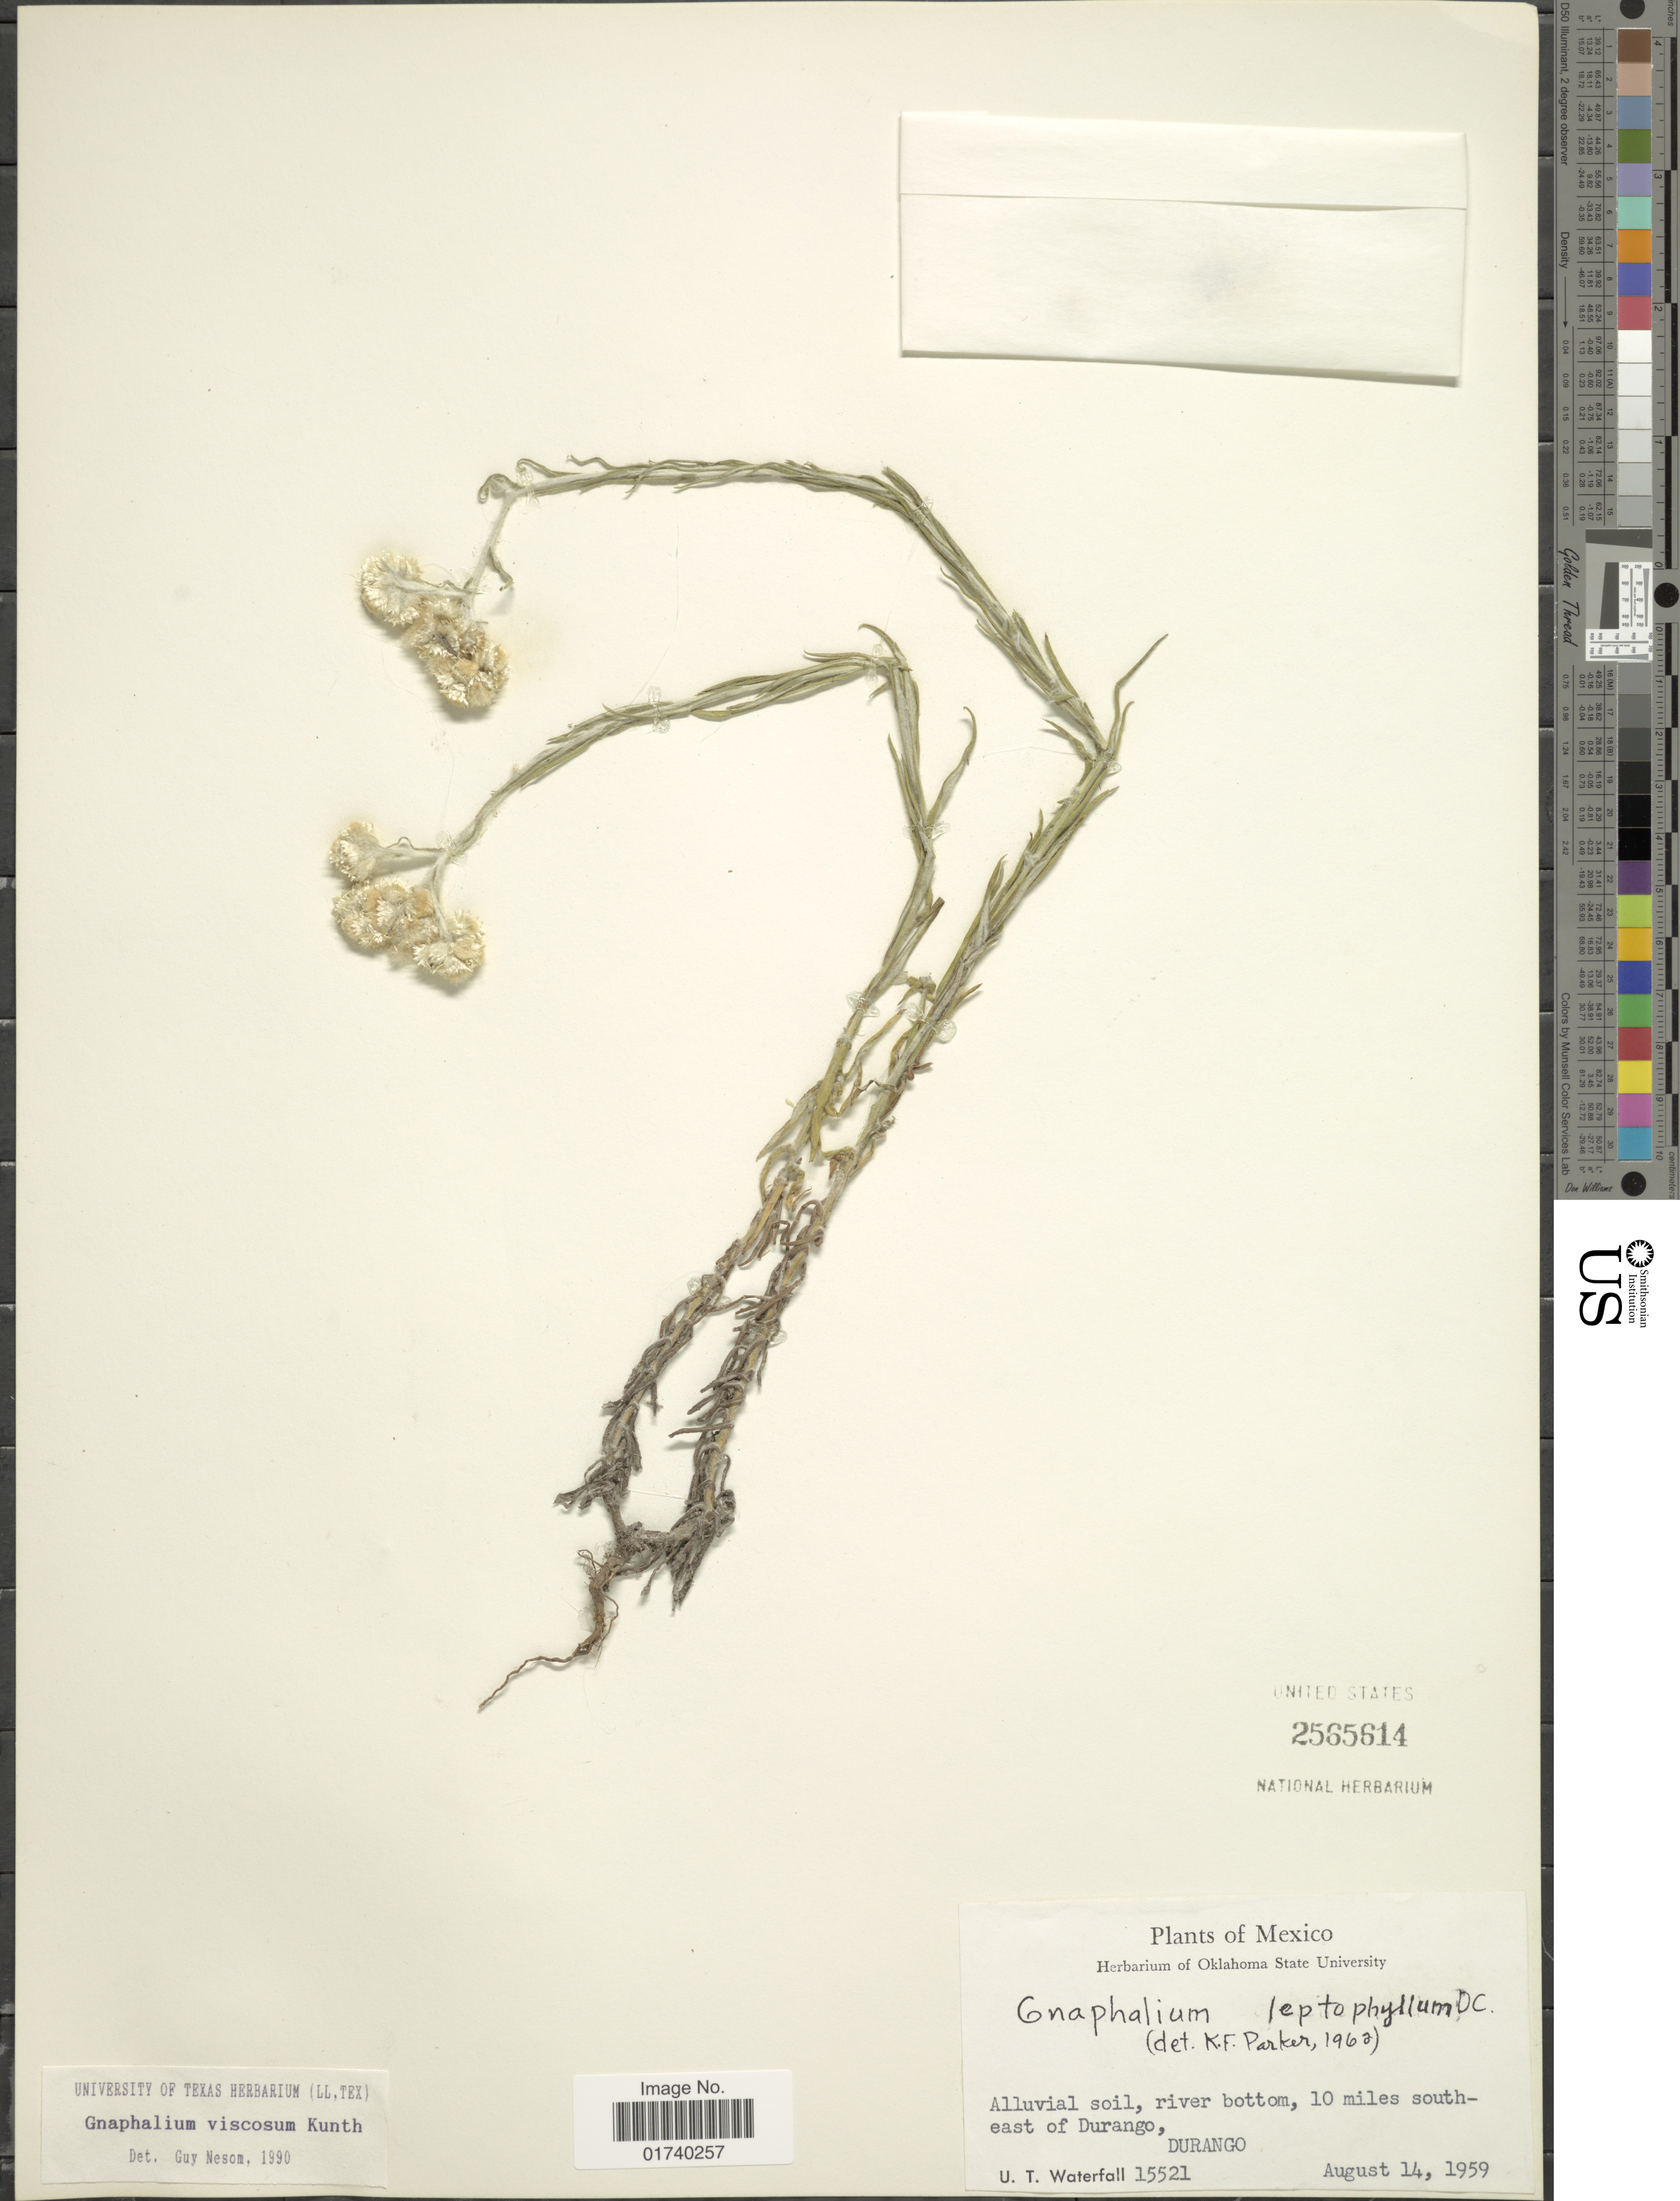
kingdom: Plantae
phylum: Tracheophyta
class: Magnoliopsida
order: Asterales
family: Asteraceae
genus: Pseudognaphalium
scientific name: Pseudognaphalium viscosum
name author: (Kunth) Anderb.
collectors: U. T. Waterfall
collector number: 15521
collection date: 1959-08-14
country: Mexico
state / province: Durango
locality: Alluvial soil, river bottom, 10 miles south east of Durango.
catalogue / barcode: US 2565614